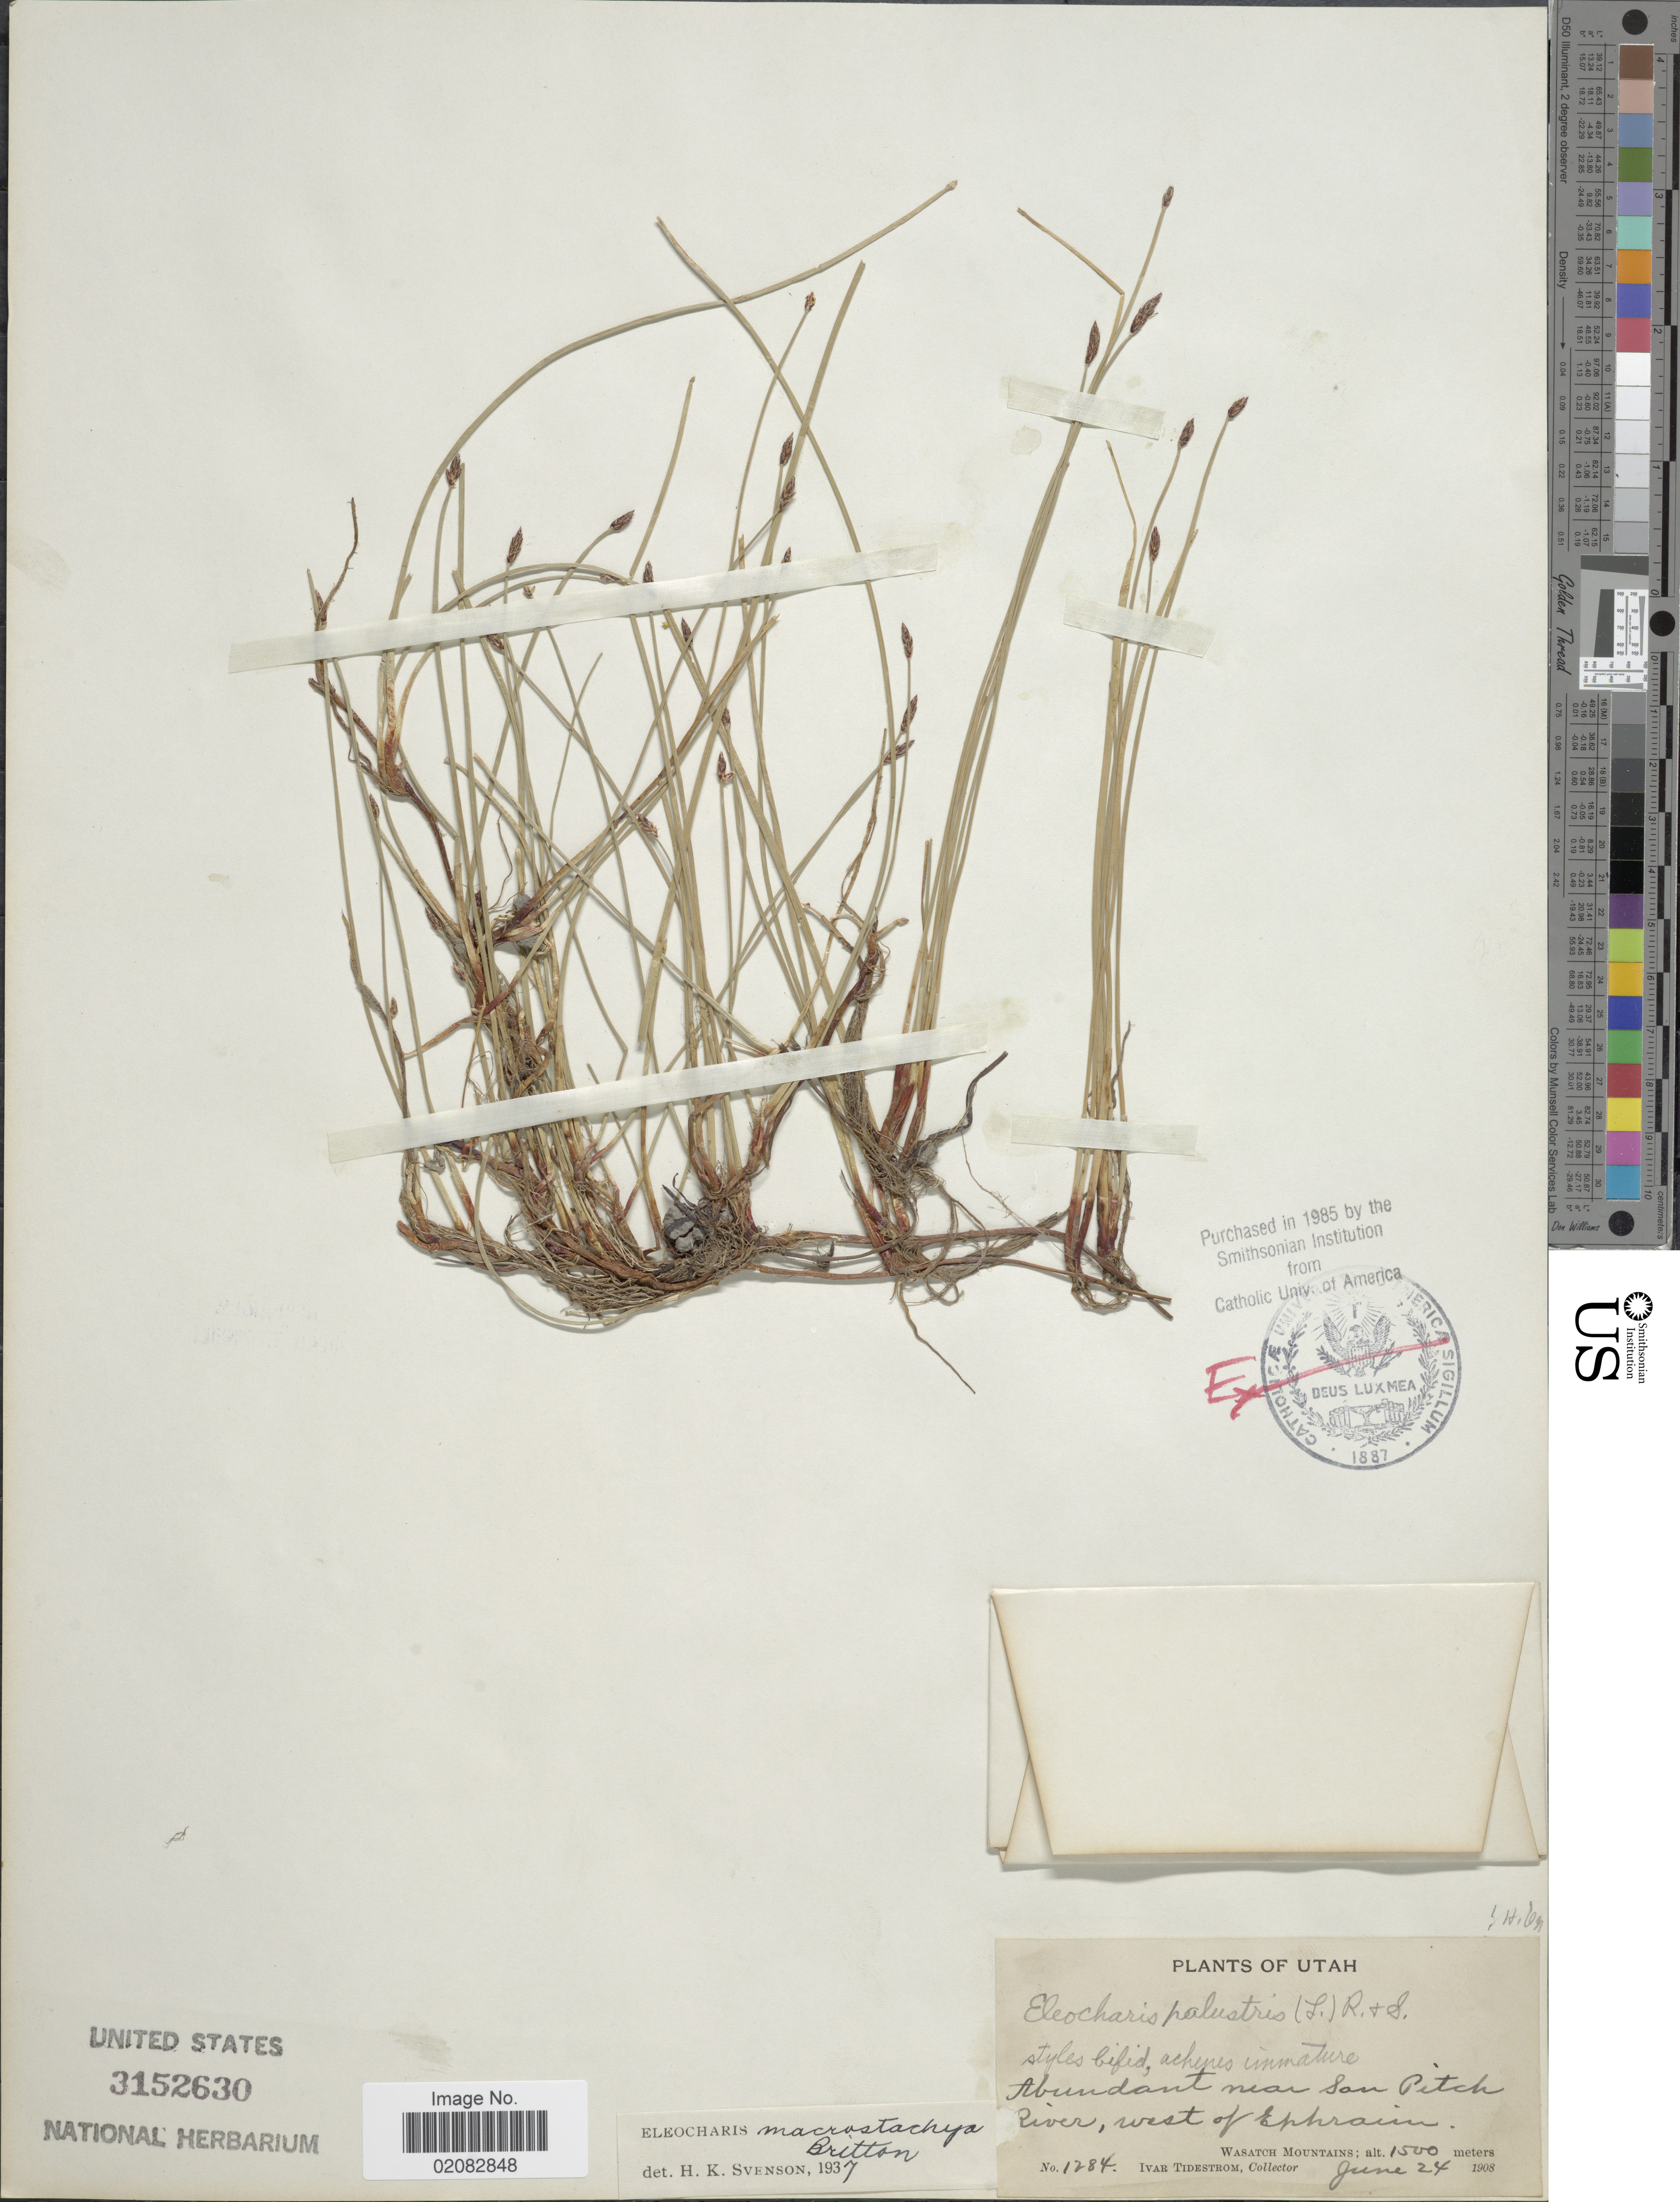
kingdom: Plantae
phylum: Tracheophyta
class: Liliopsida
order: Poales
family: Cyperaceae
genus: Eleocharis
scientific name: Eleocharis macrostachya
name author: Britton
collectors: I. F. Tidestrom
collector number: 1284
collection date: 1908-06-24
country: United States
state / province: Utah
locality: Abundant near San Pitch River, west of Ephraim, Wasatch Mountain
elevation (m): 1500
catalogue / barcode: US 3152630